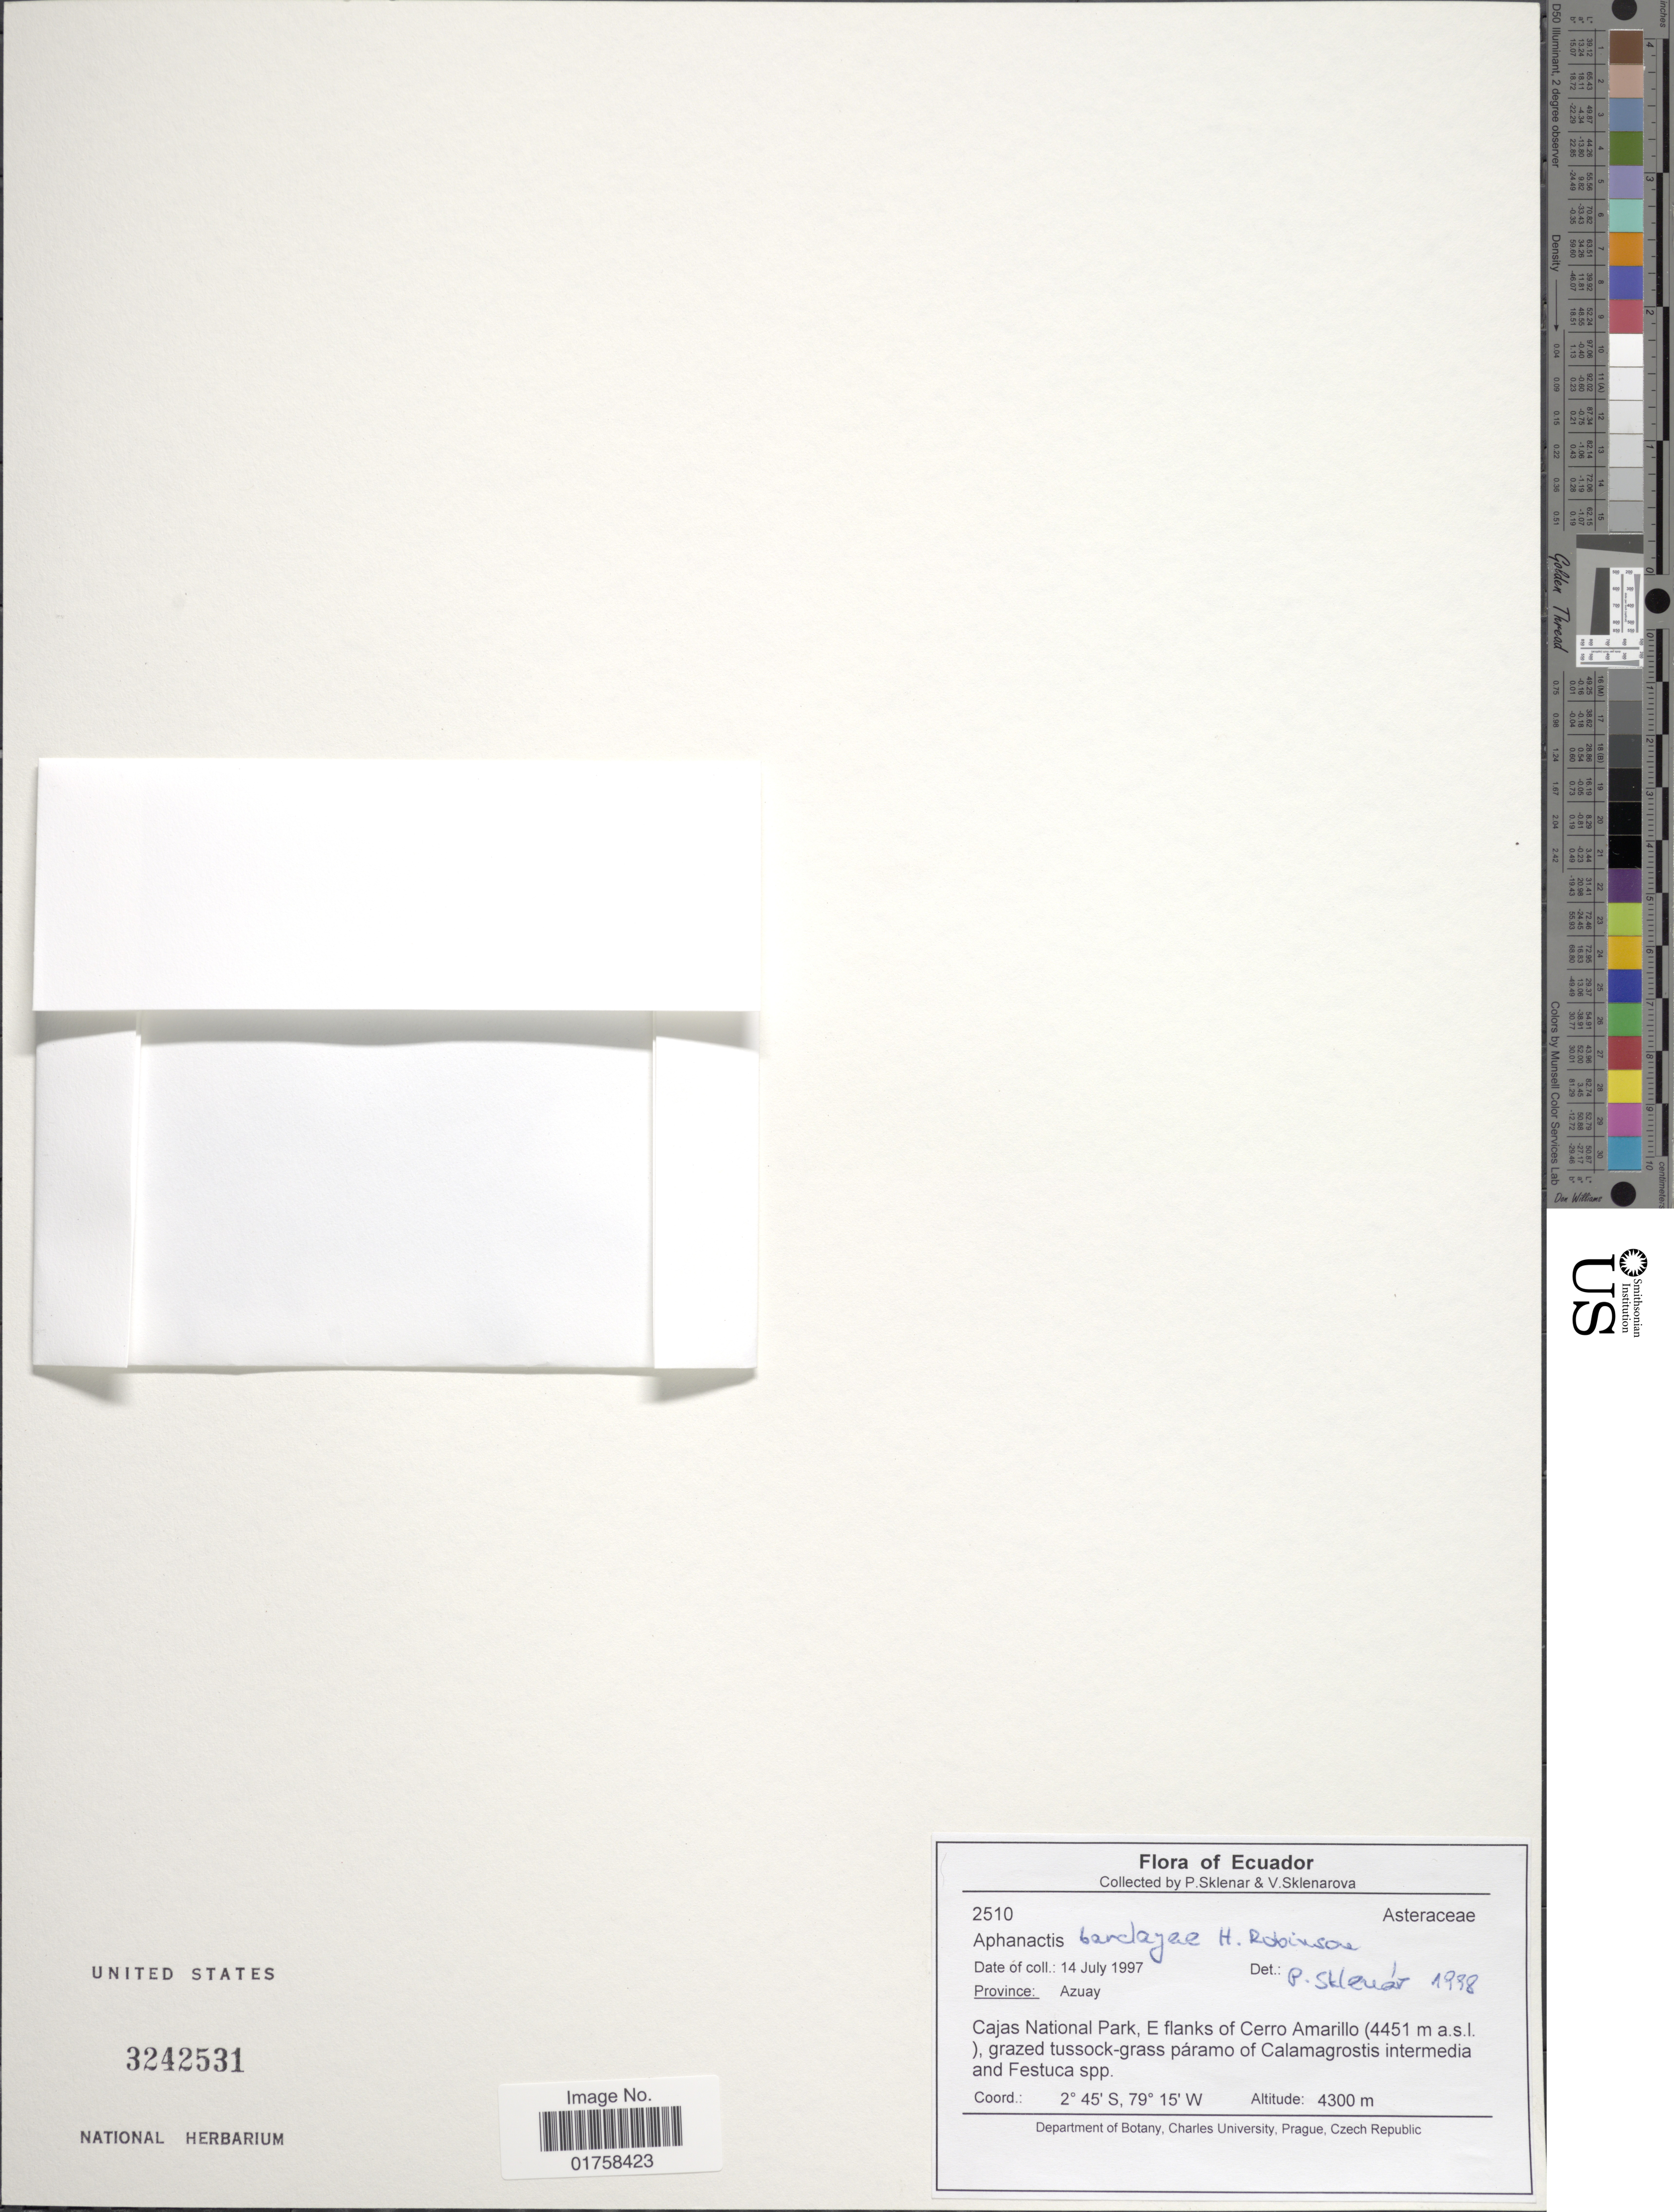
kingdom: Plantae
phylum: Tracheophyta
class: Magnoliopsida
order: Asterales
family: Asteraceae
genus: Aphanactis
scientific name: Aphanactis barclayae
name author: H. Rob.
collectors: P. Sklenár & V. Sklenárová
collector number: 2510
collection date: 1997-07-14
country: Ecuador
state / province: Azuay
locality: Ecuador. Province: Azuay. Cajas National Park, flanks of Cerro Amarillo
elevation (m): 4451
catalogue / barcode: US 3242531